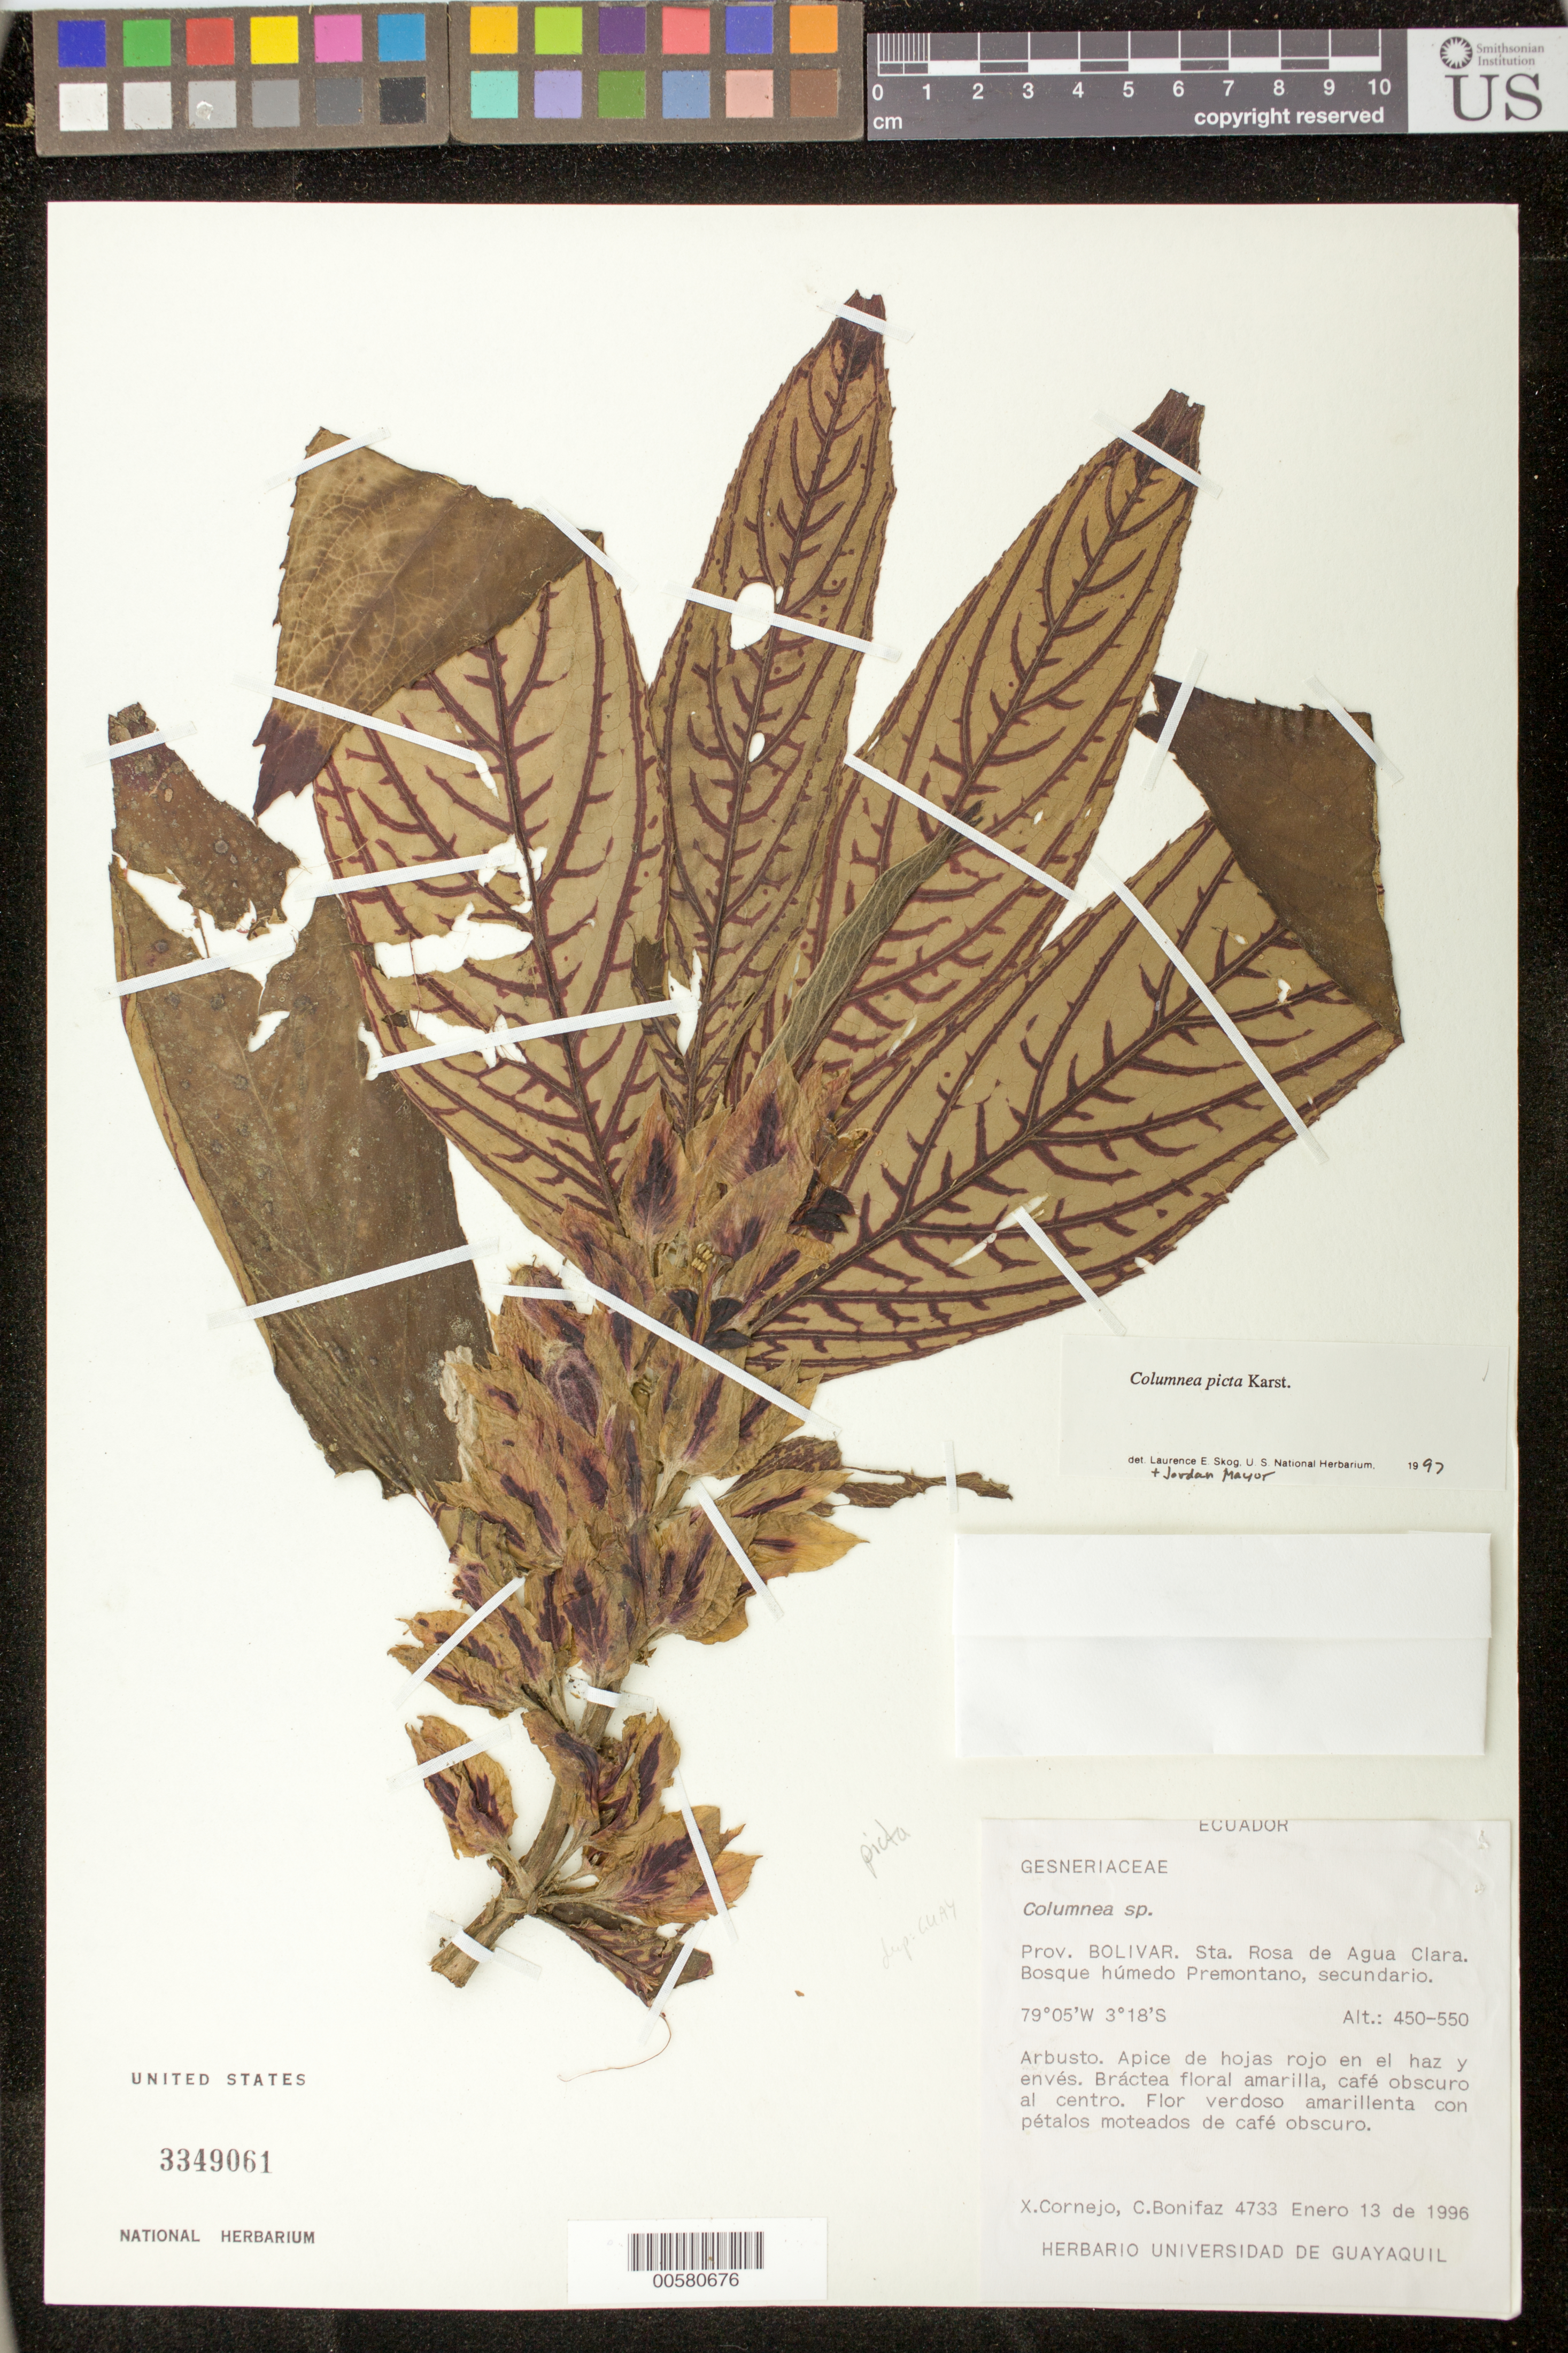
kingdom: Plantae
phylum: Tracheophyta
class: Magnoliopsida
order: Lamiales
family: Gesneriaceae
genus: Columnea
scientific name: Columnea karsteniana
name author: Singh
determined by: Skog, Laurence E.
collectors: X. F. Cornejo & C. Bonifaz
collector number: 4733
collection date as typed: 13 Jan 1996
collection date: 1996-01-13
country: Ecuador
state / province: Bolivar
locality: Sta. Rosa de Agua Clara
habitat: Bosque húmedo premontano, secundario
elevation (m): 450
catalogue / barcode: US 3349061